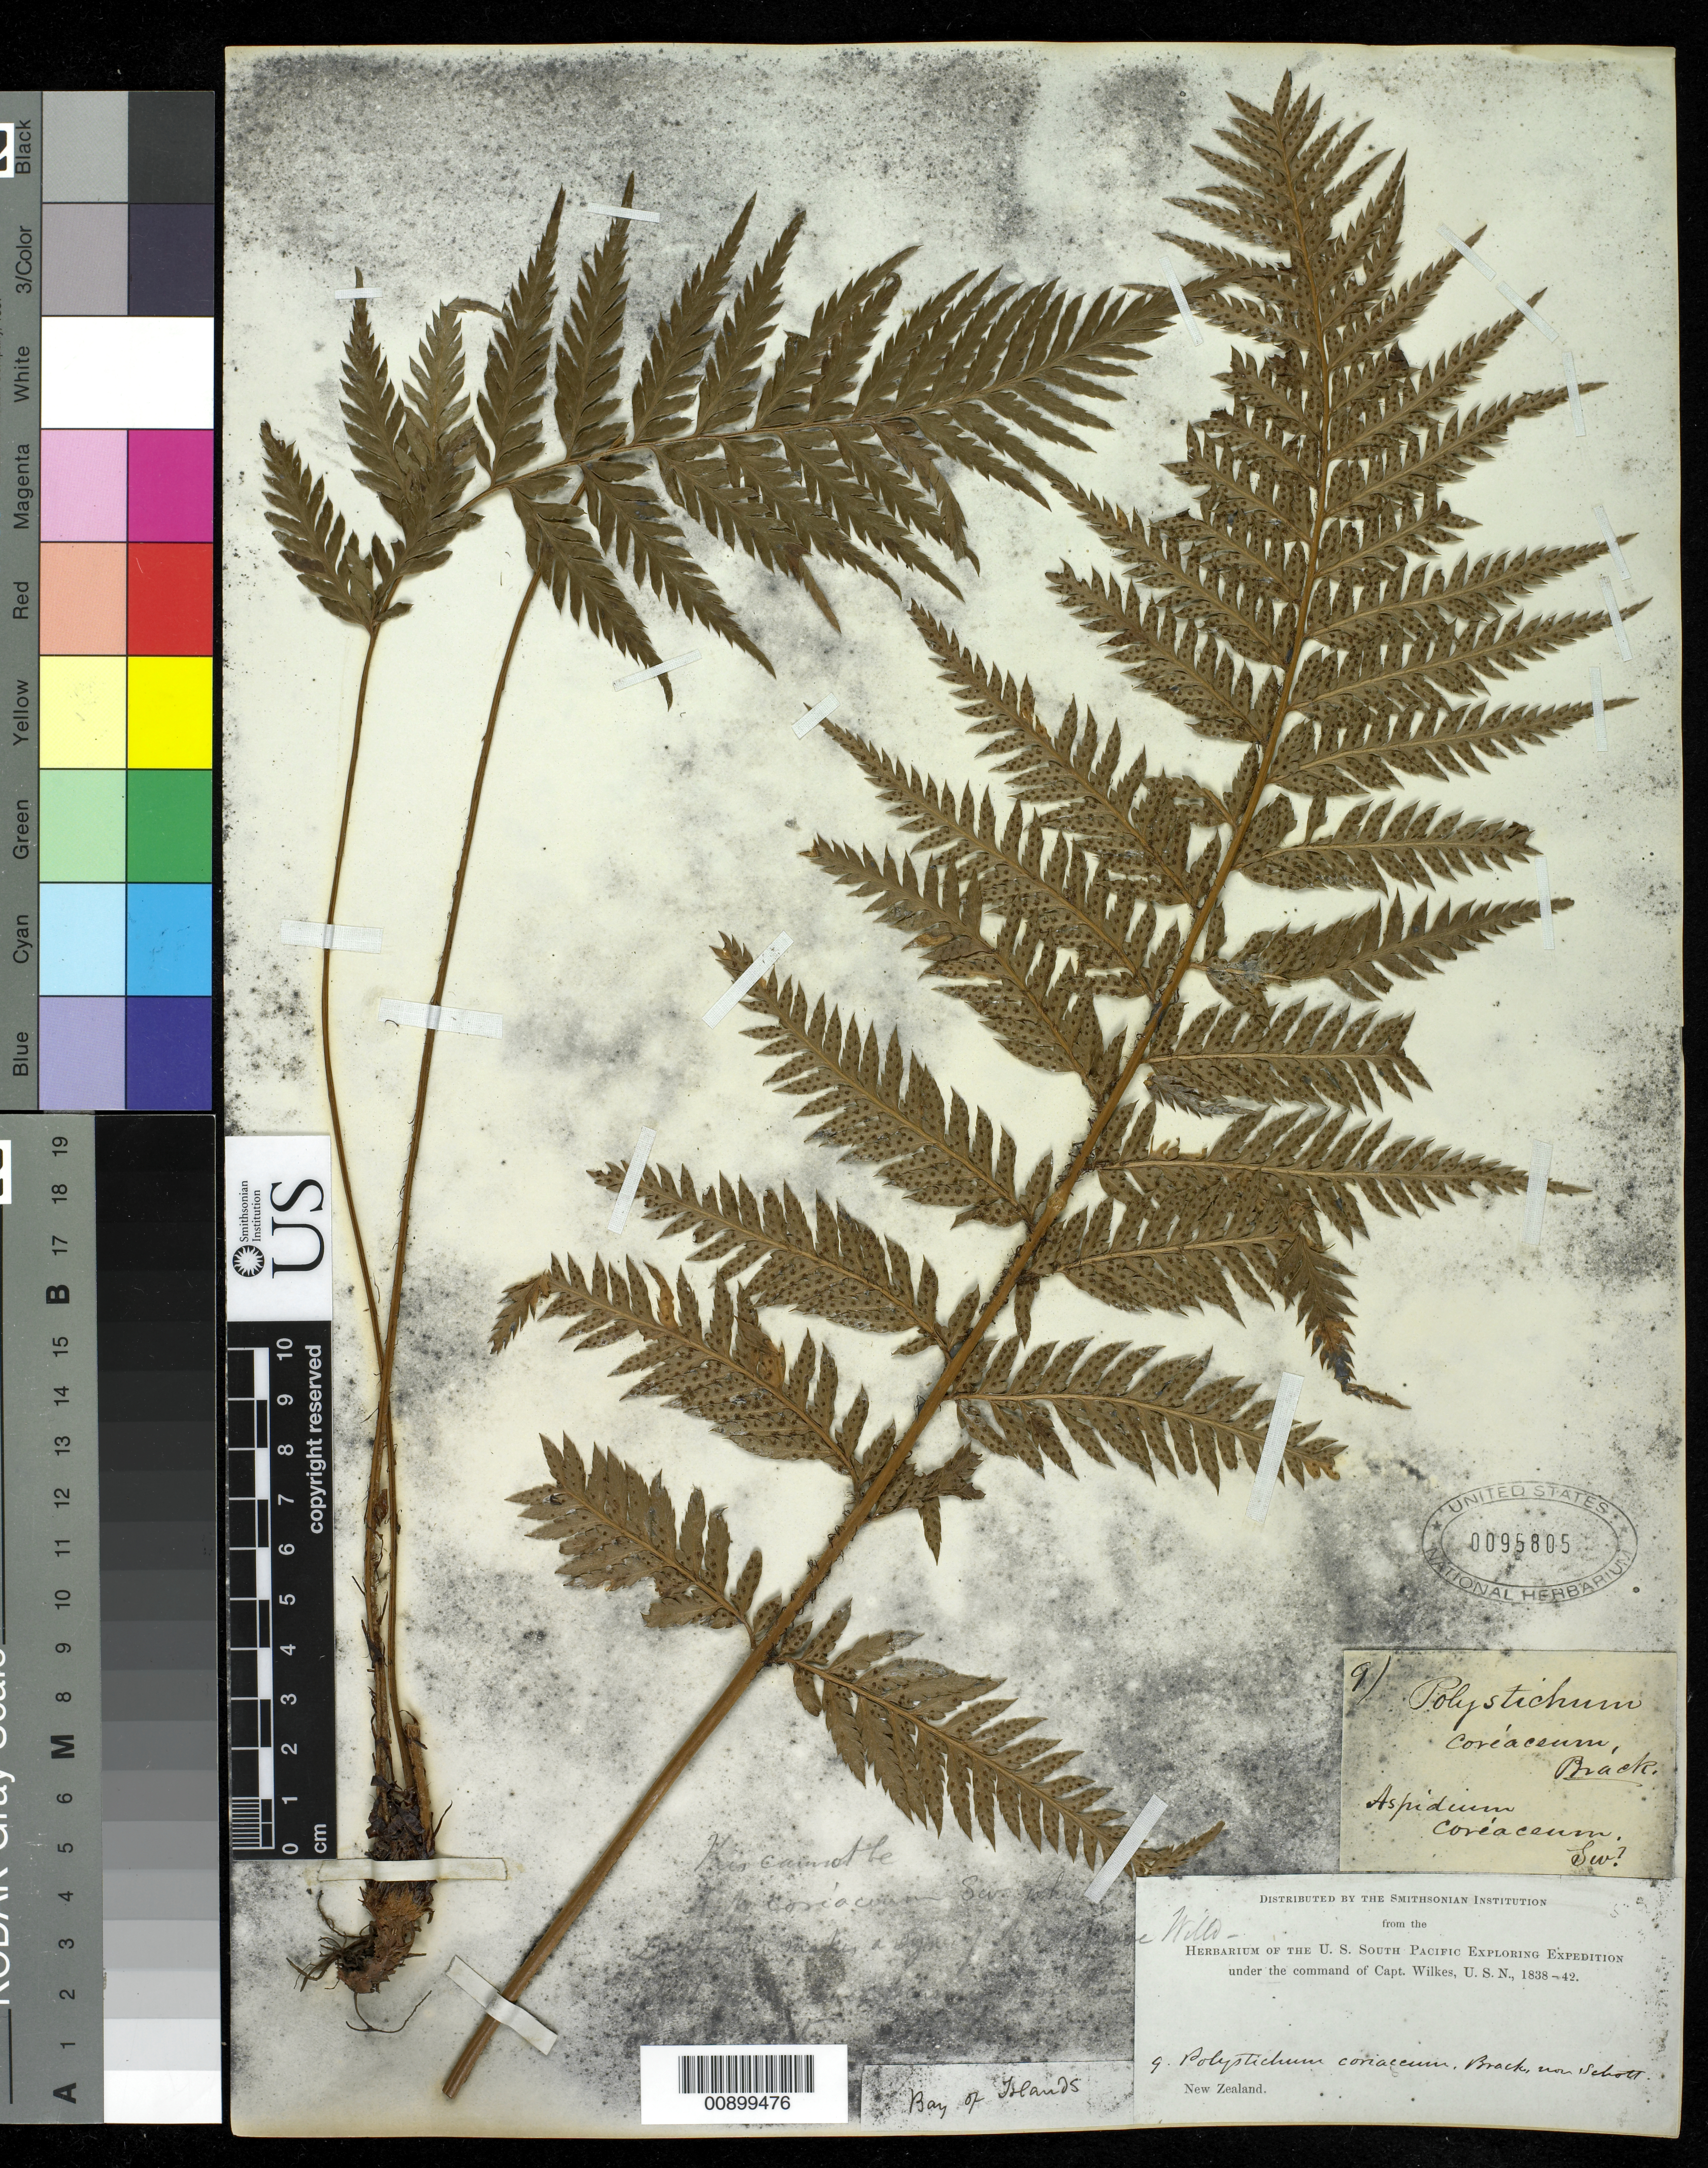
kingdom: Plantae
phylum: Tracheophyta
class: Polypodiopsida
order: Polypodiales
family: Dryopteridaceae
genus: Polystichum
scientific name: Polystichum richardii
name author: J. Sm.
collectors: Wilkes Explor. Exped.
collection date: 1838/1842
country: New Zealand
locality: Bay of Islands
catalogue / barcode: US 95805